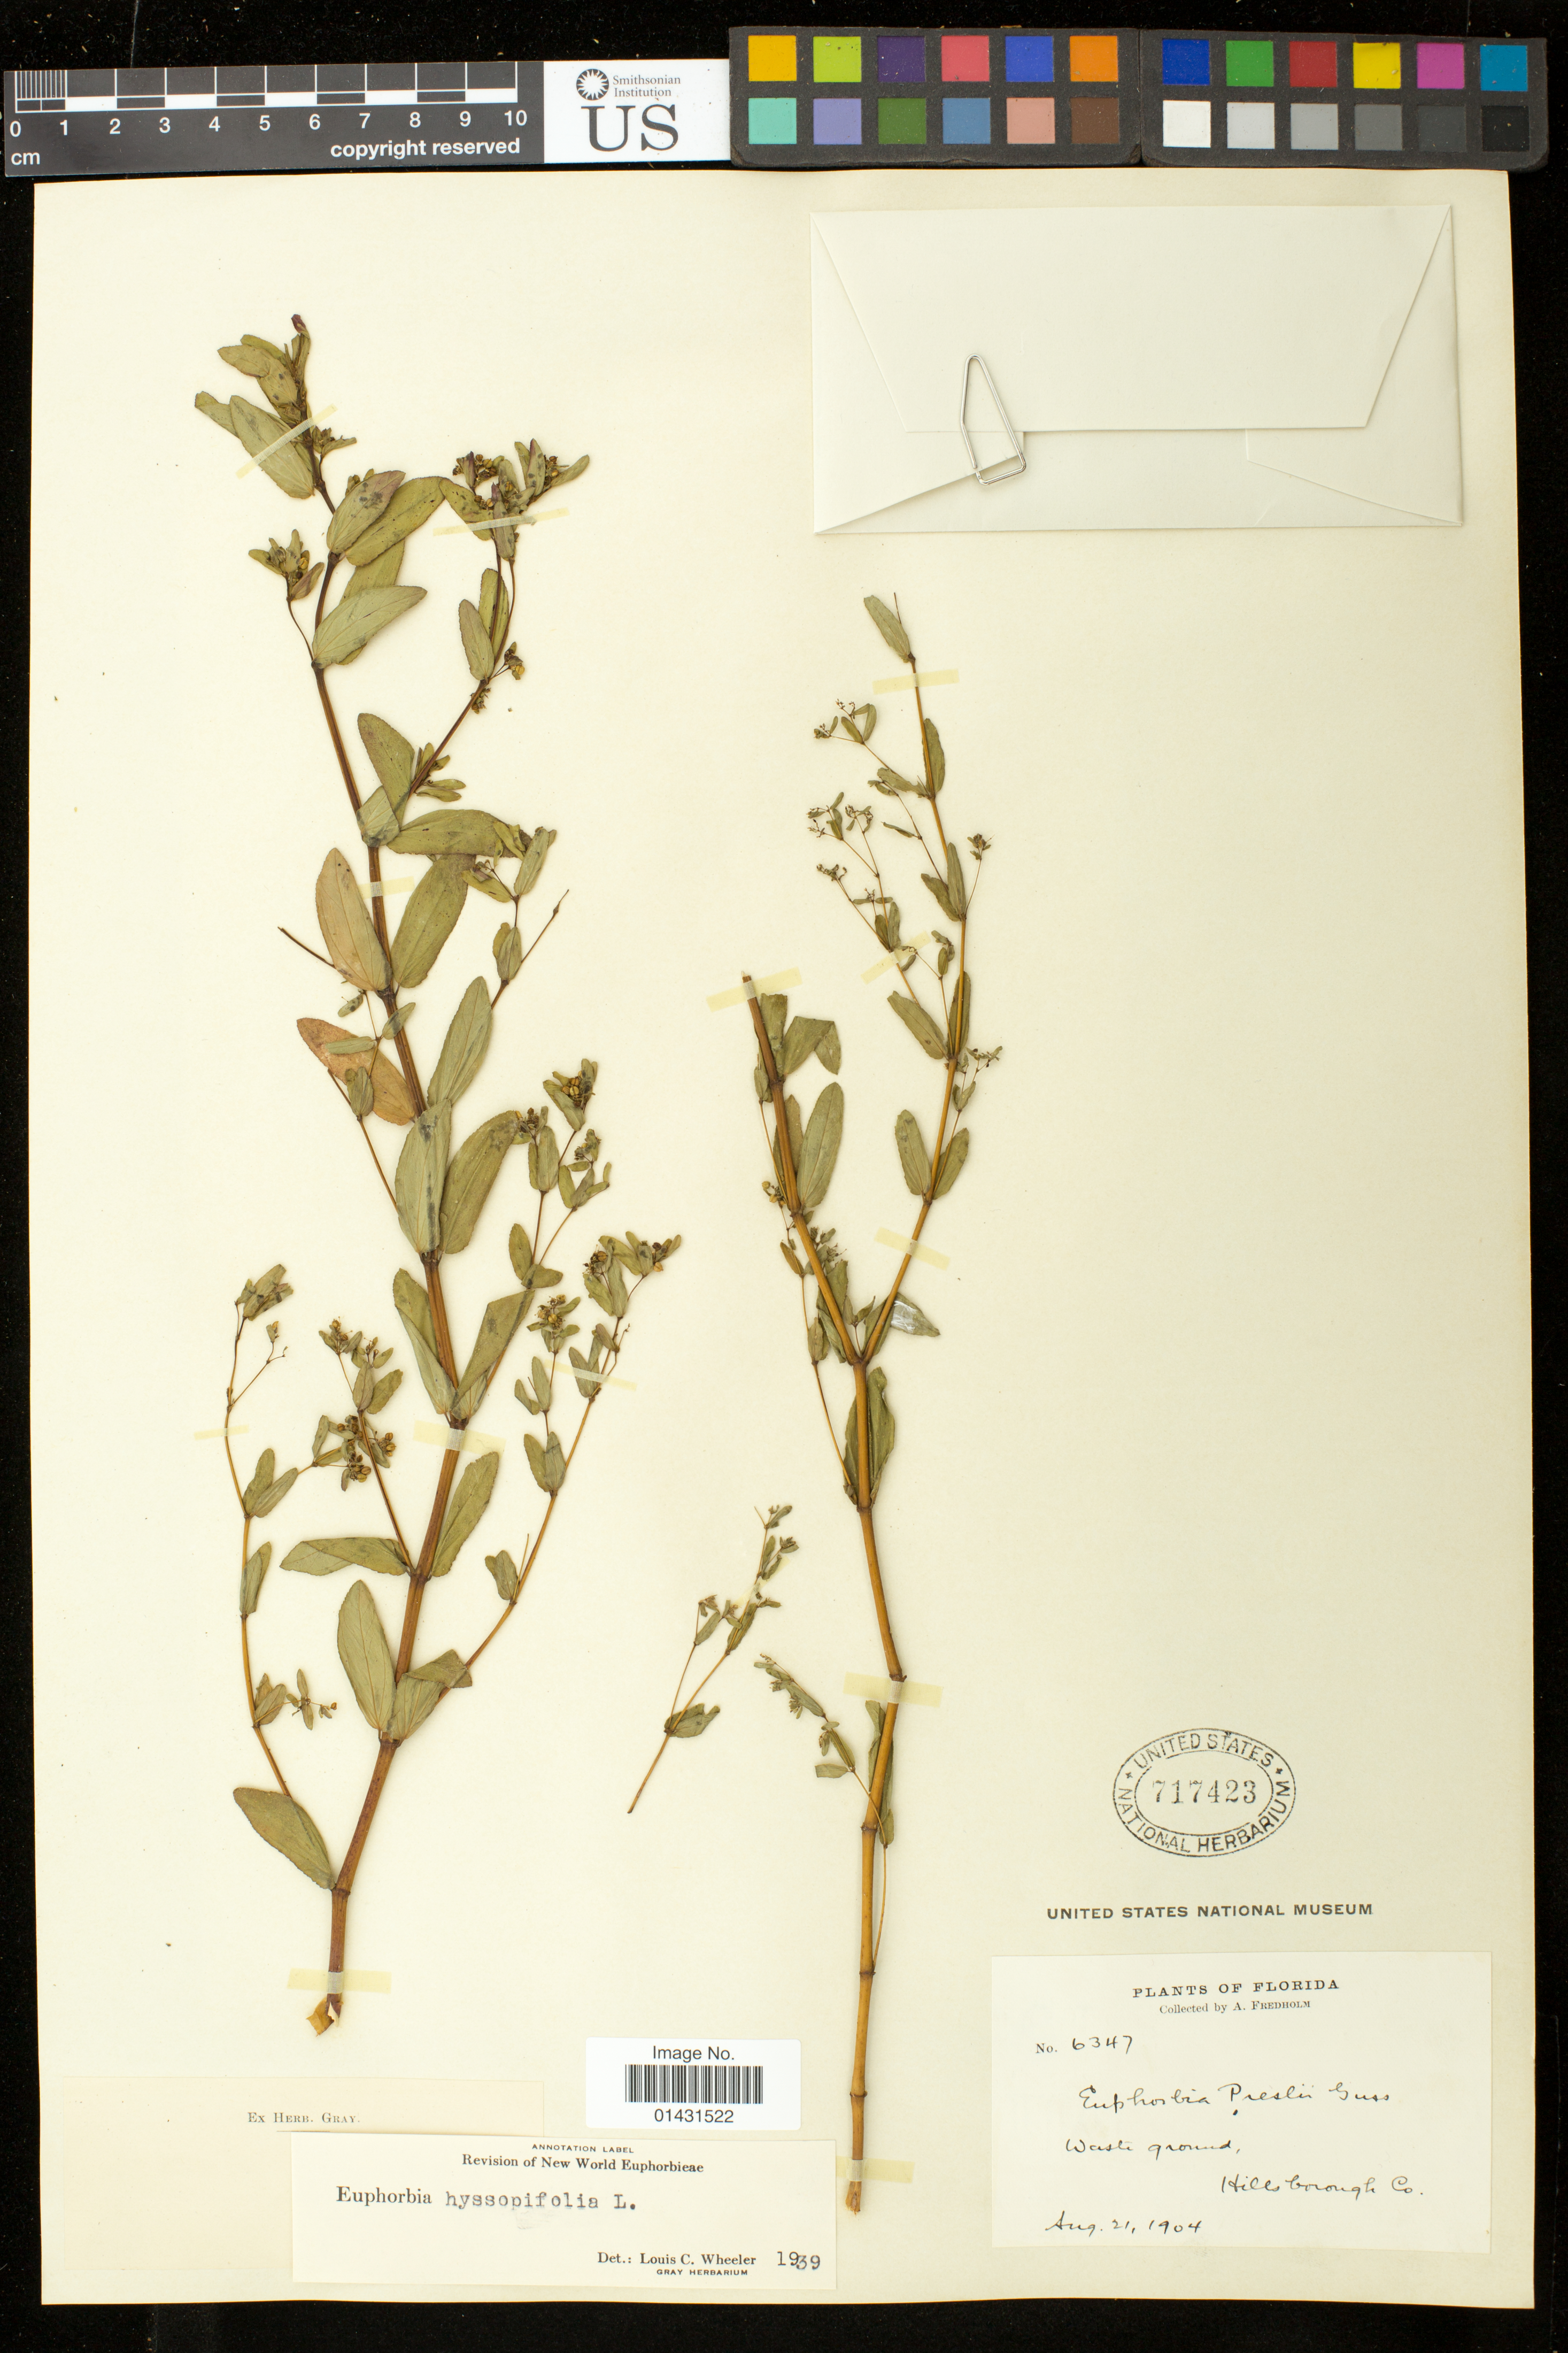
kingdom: Plantae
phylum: Tracheophyta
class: Magnoliopsida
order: Malpighiales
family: Euphorbiaceae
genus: Euphorbia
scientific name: Euphorbia hyssopifolia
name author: L.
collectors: A. J. Fredholm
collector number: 6347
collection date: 1904-08-21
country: United States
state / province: Florida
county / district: Hillsborough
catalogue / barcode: US 717423